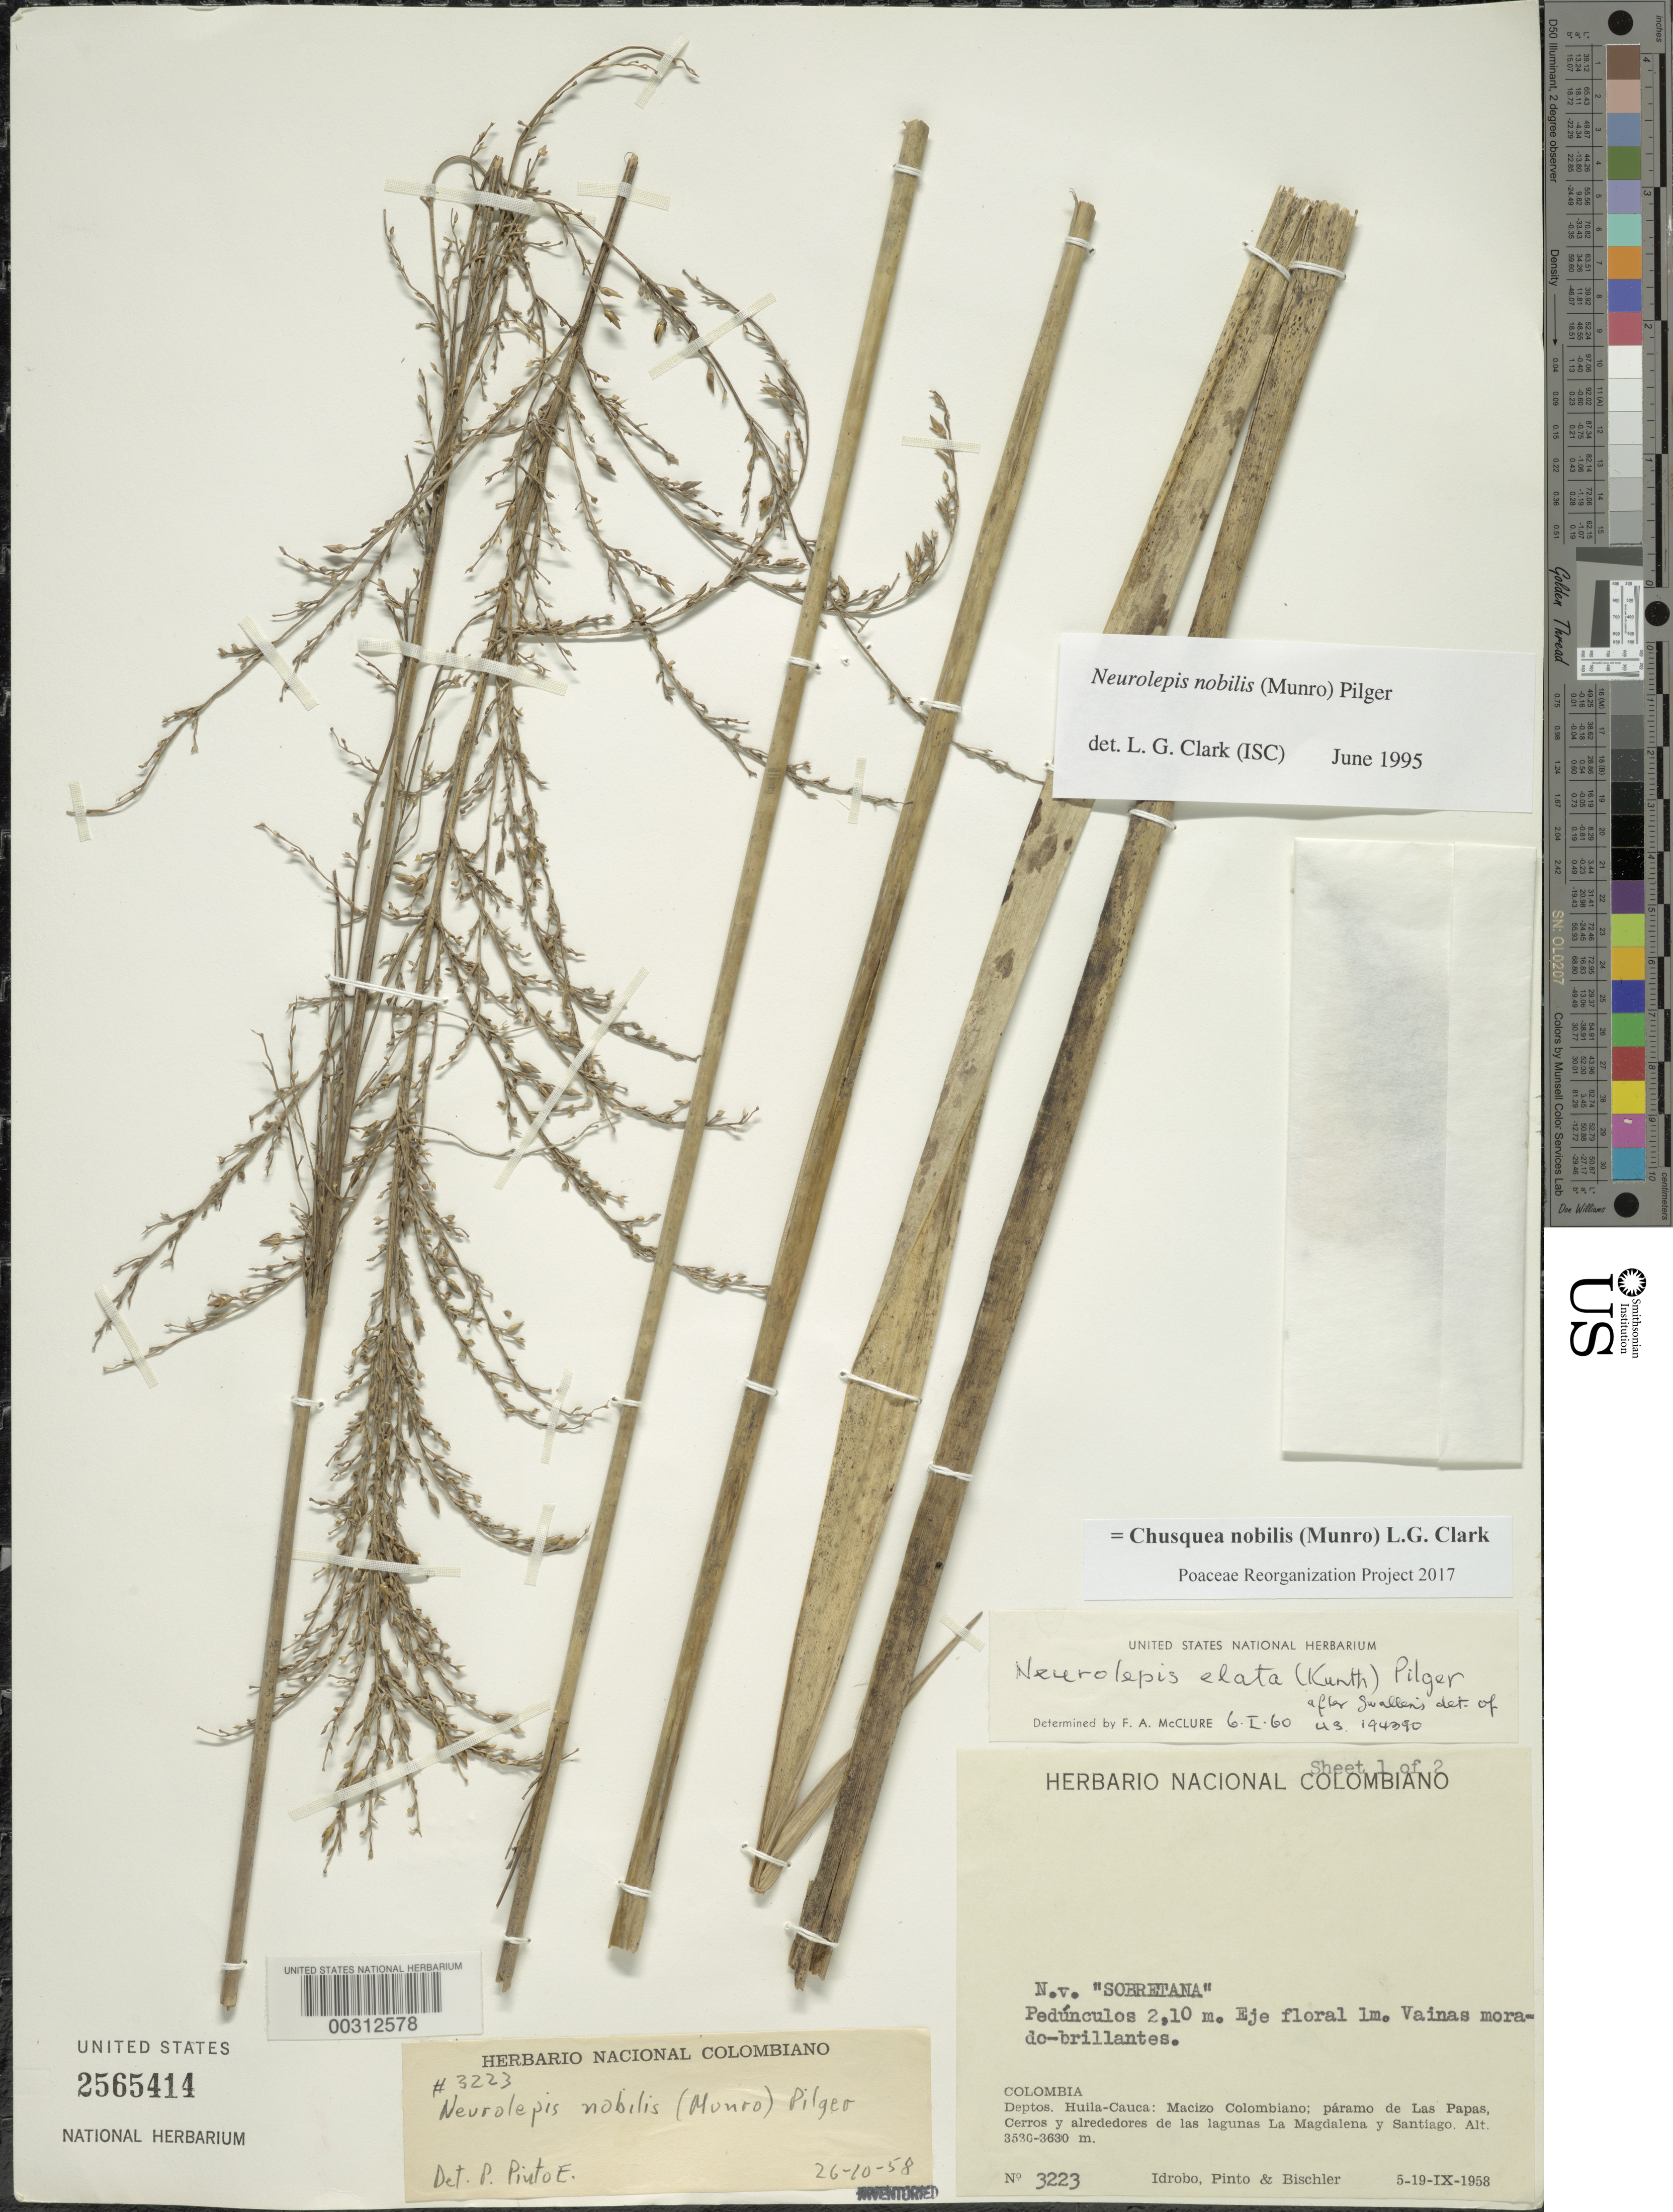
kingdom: Plantae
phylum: Tracheophyta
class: Liliopsida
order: Poales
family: Poaceae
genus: Chusquea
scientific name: Chusquea nobilis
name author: (Munro) L.G. Clark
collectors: J. M. Idrobo, P. Pinto & -. Bischler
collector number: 3223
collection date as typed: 05 Sep 1958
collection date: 1958-09-05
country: Colombia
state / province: Cauca / Huila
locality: Las Papas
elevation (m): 3530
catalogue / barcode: US 2565414